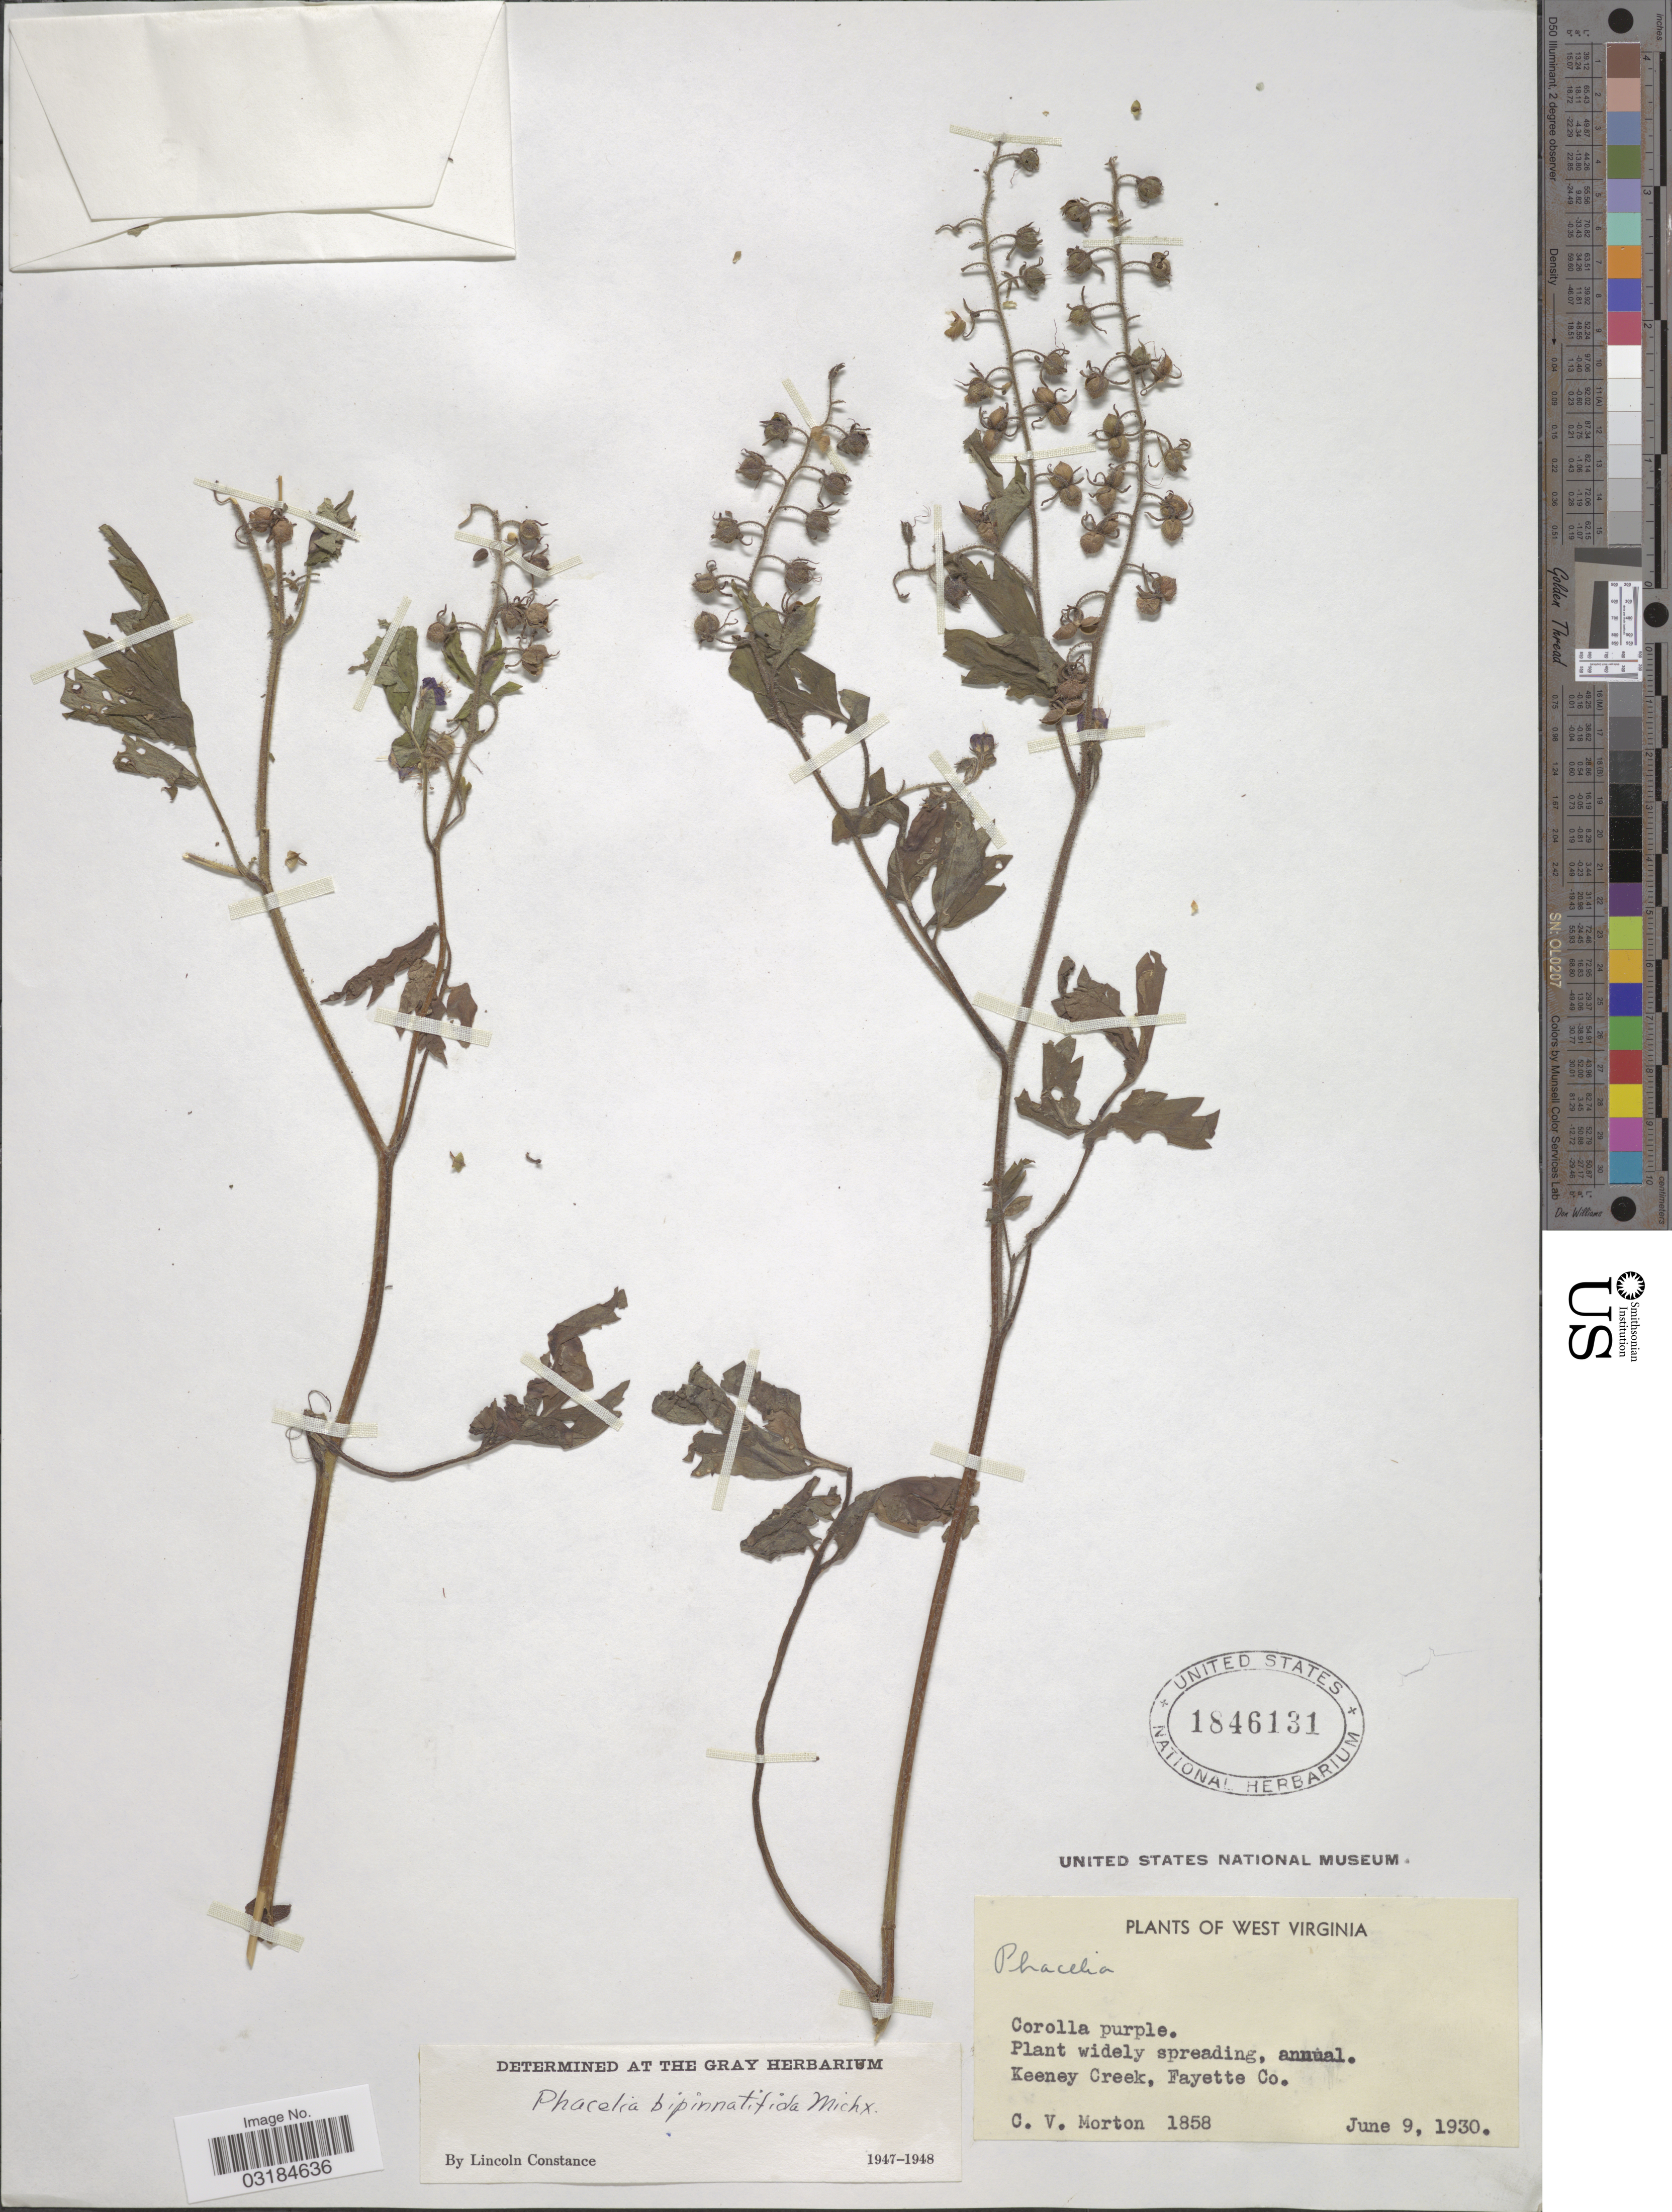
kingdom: Plantae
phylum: Tracheophyta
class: Magnoliopsida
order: Boraginales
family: Hydrophyllaceae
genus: Phacelia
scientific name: Phacelia bipinnatifida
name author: (Atwood) Michx.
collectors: C. V. Morton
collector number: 1858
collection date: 1930-06-09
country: United States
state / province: West Virginia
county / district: Fayette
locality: Keeney Creek, Fayette Co.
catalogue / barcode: US 1846131